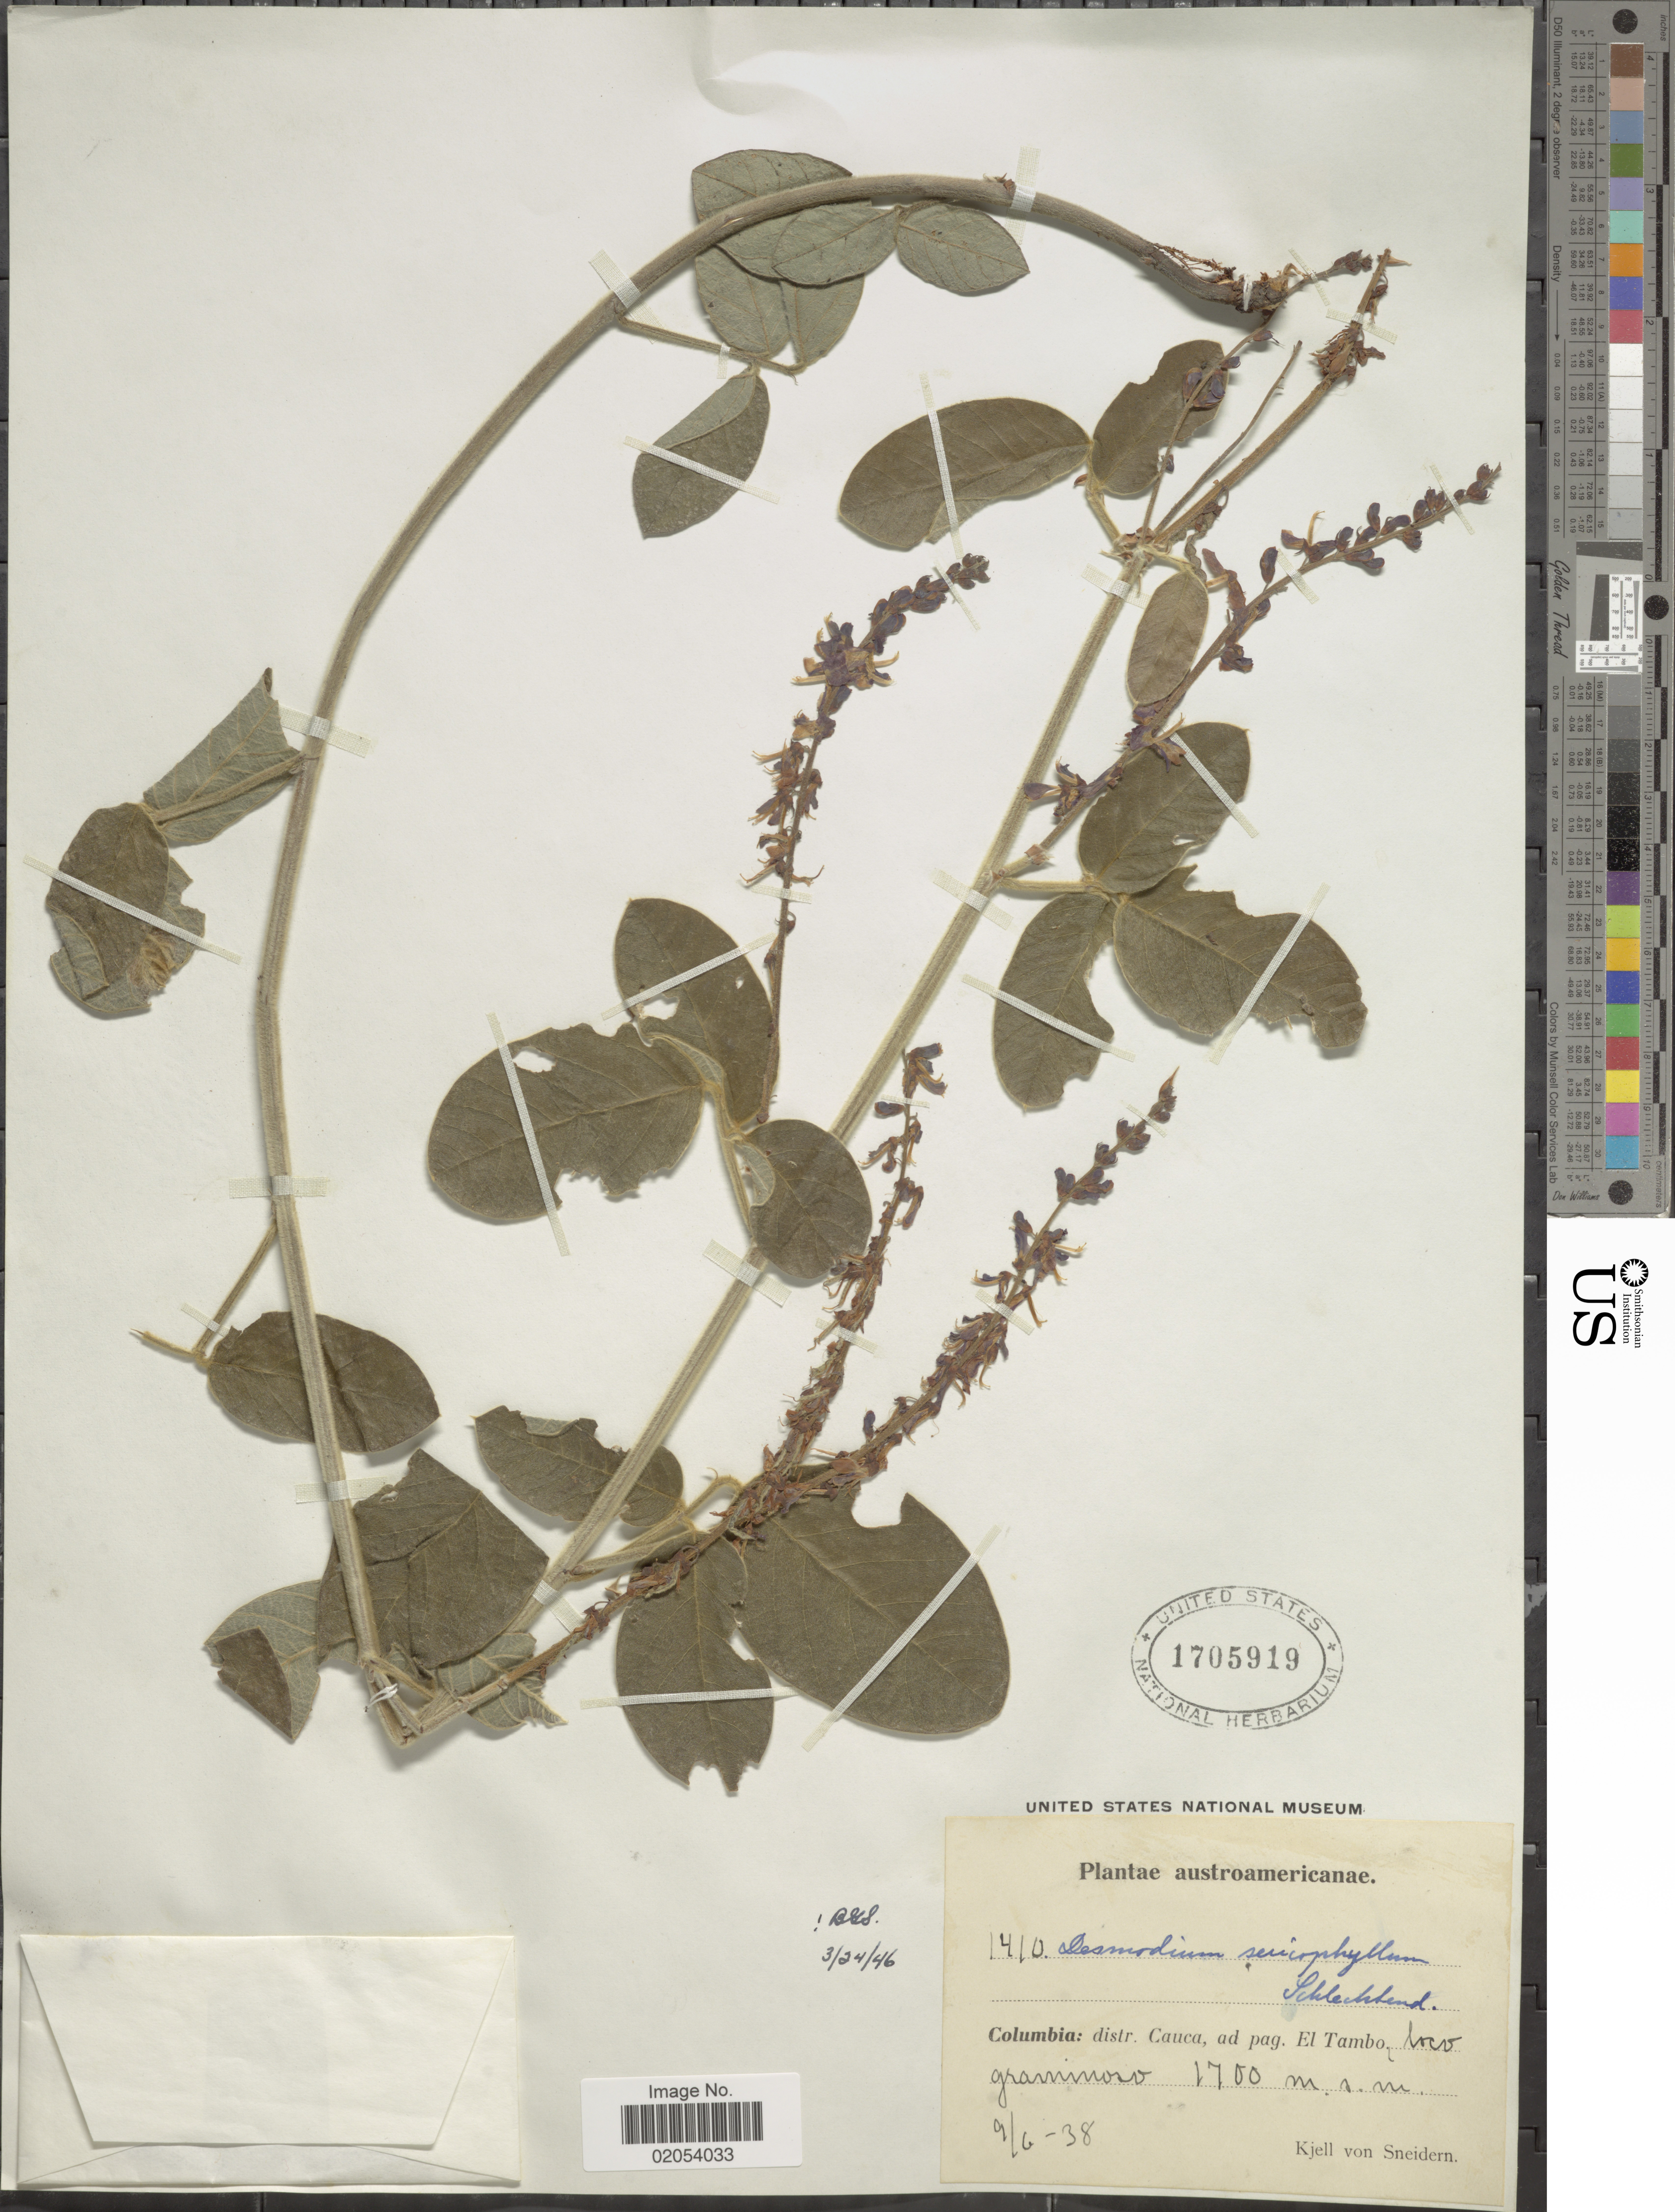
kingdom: Plantae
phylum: Tracheophyta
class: Magnoliopsida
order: Fabales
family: Fabaceae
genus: Desmodium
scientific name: Desmodium sericophyllum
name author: Schltdl.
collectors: K. von Sneidern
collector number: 1410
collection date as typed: Transcribed d/m/y: 9/6/38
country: Colombia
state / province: Cauca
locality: Ad. pag. El Tambo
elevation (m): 1700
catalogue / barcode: US 1705919